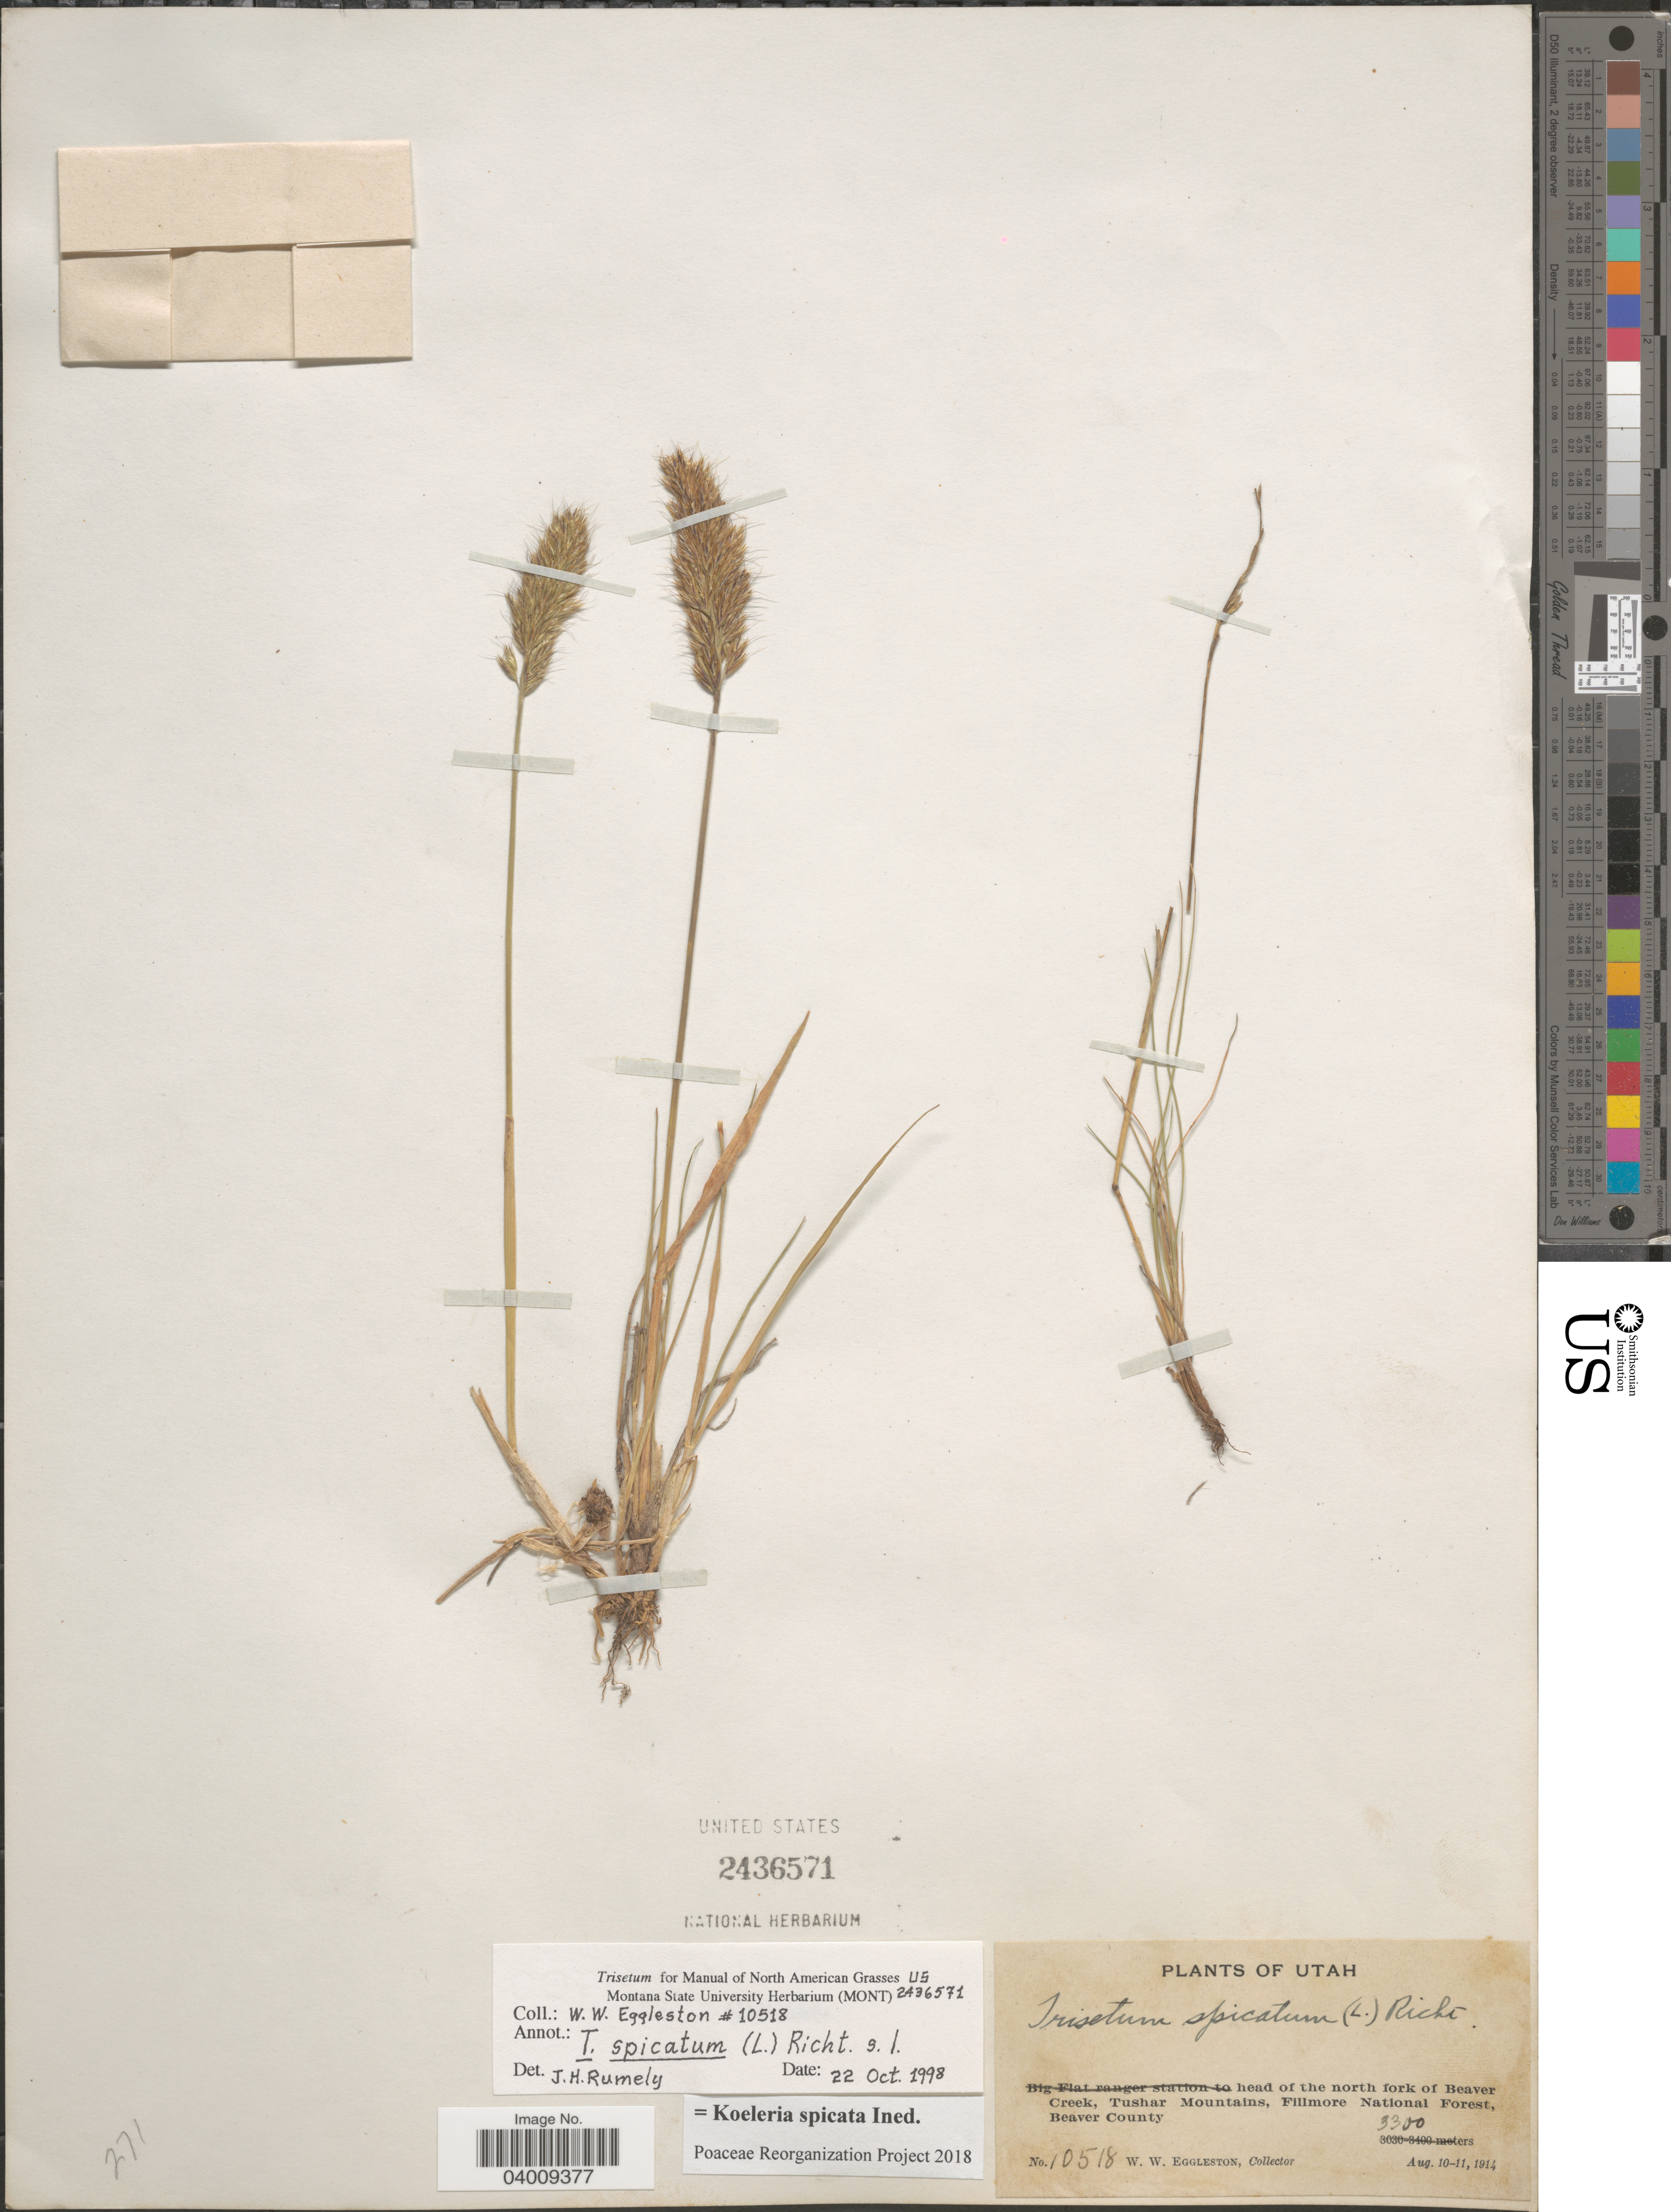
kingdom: Plantae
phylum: Tracheophyta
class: Liliopsida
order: Poales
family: Poaceae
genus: Koeleria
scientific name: Koeleria spicata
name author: (L.) Barberá et al.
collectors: W. W. Eggleston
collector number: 10518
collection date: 1914-08-10/1914-08-11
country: United States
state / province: Utah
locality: Head of the north fork of Beaver Creek, Tushar Mountains, Fillmore National Forest, Beaver County.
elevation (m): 1006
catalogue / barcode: US 2436571